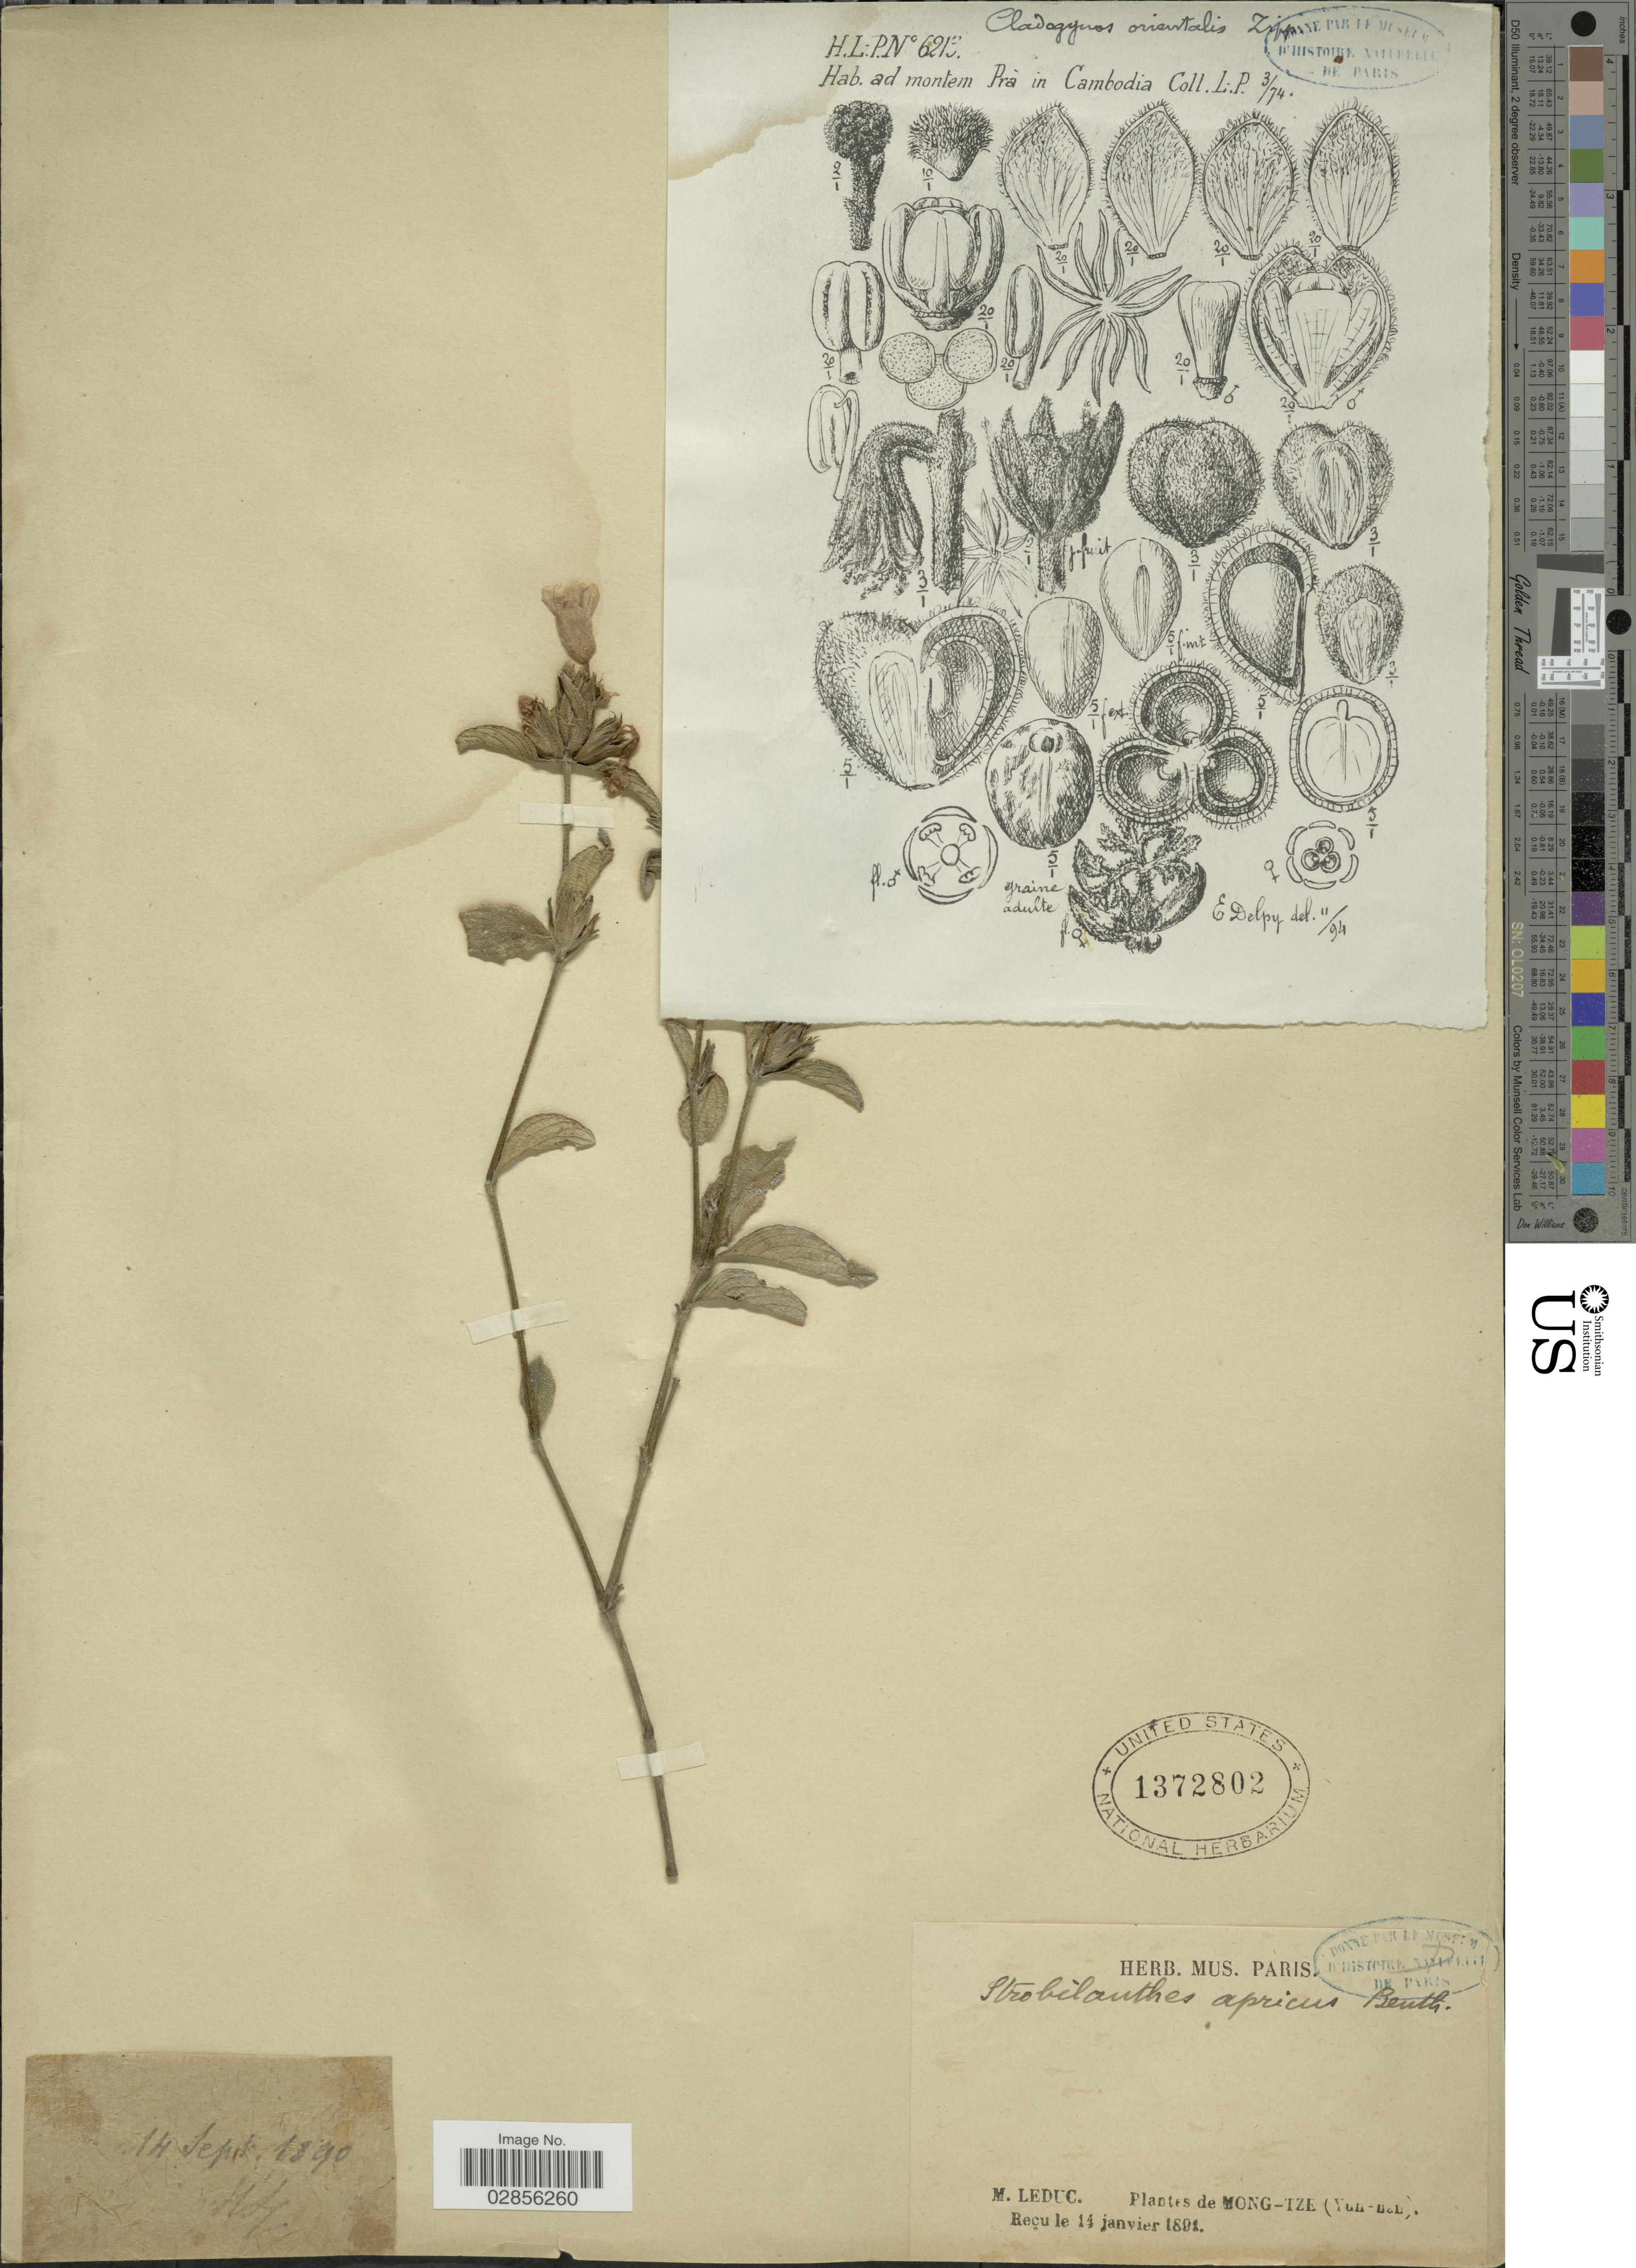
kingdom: Plantae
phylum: Tracheophyta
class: Magnoliopsida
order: Lamiales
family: Acanthaceae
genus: Strobilanthes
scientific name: Strobilanthes apricus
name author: T. Anderson ex Benth.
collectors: M. Leduc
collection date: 1890-09-14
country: China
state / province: Yunnan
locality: Mong-tze.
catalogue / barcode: US 1372802